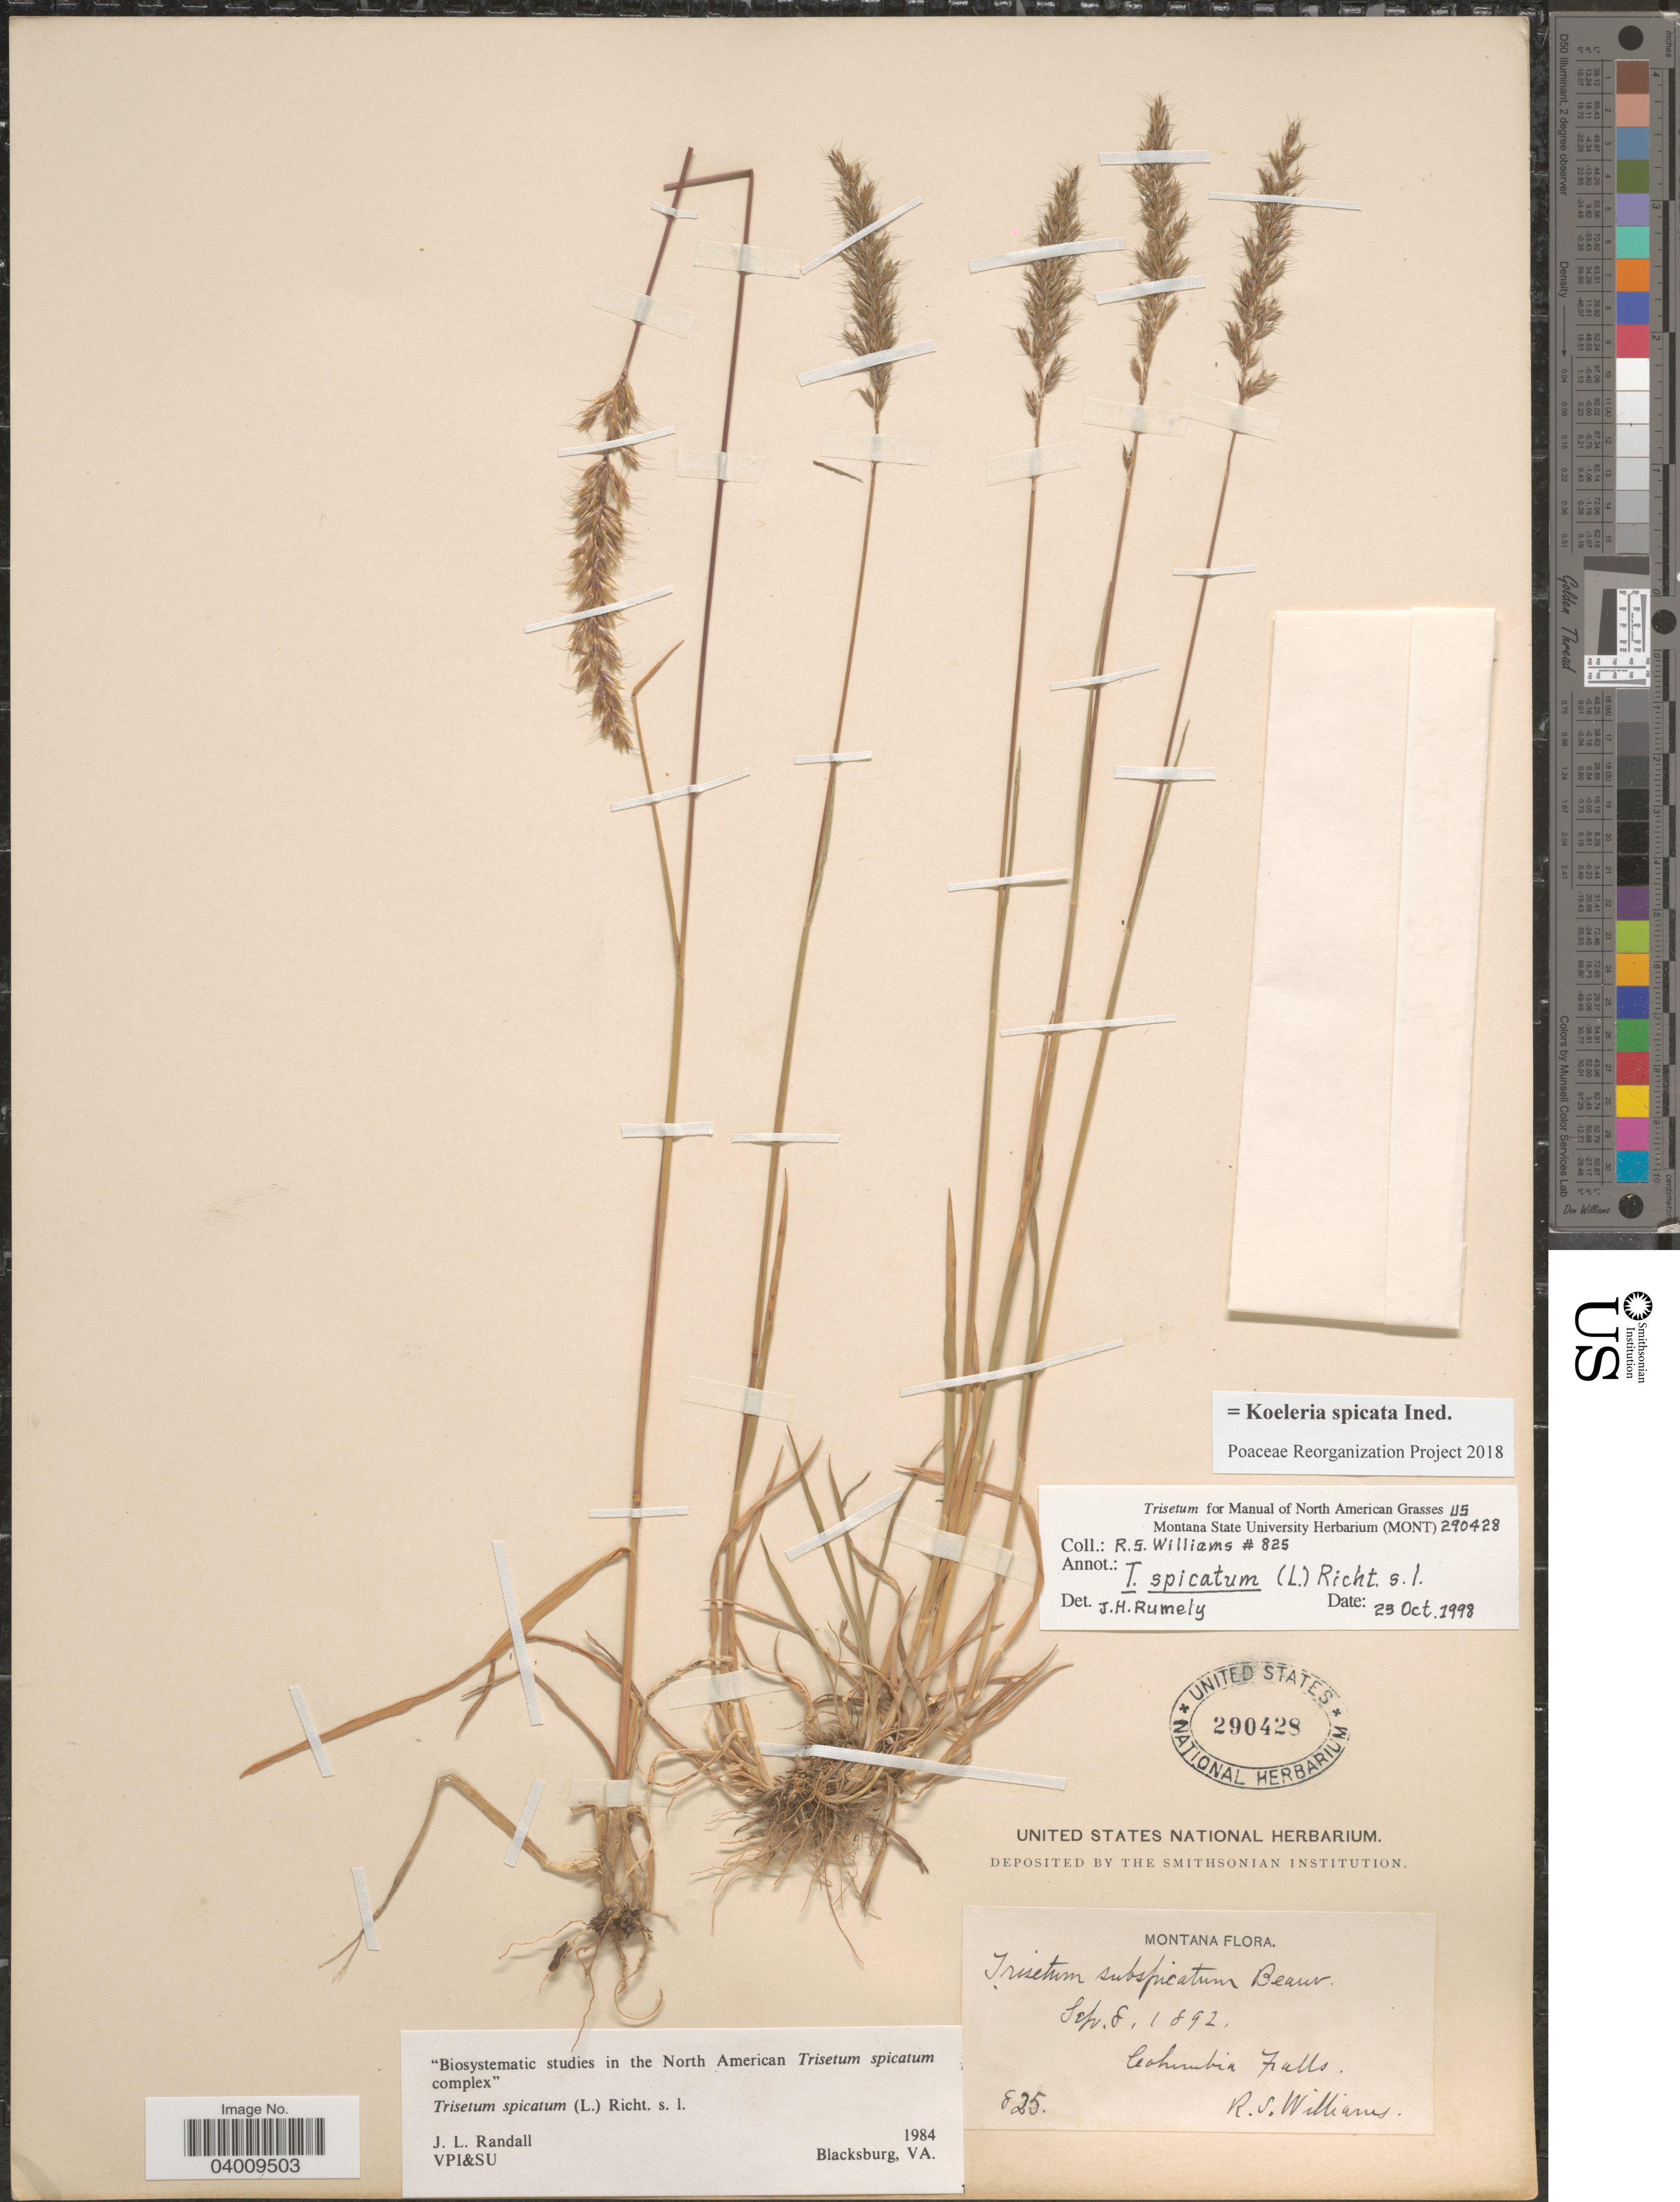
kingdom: Plantae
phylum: Tracheophyta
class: Liliopsida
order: Poales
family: Poaceae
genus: Koeleria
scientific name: Koeleria spicata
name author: (L.) Barberá et al.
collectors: R. S. Williams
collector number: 825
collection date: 1892-09-08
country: United States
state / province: Montana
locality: Columbia Falls.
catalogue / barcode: US 290428